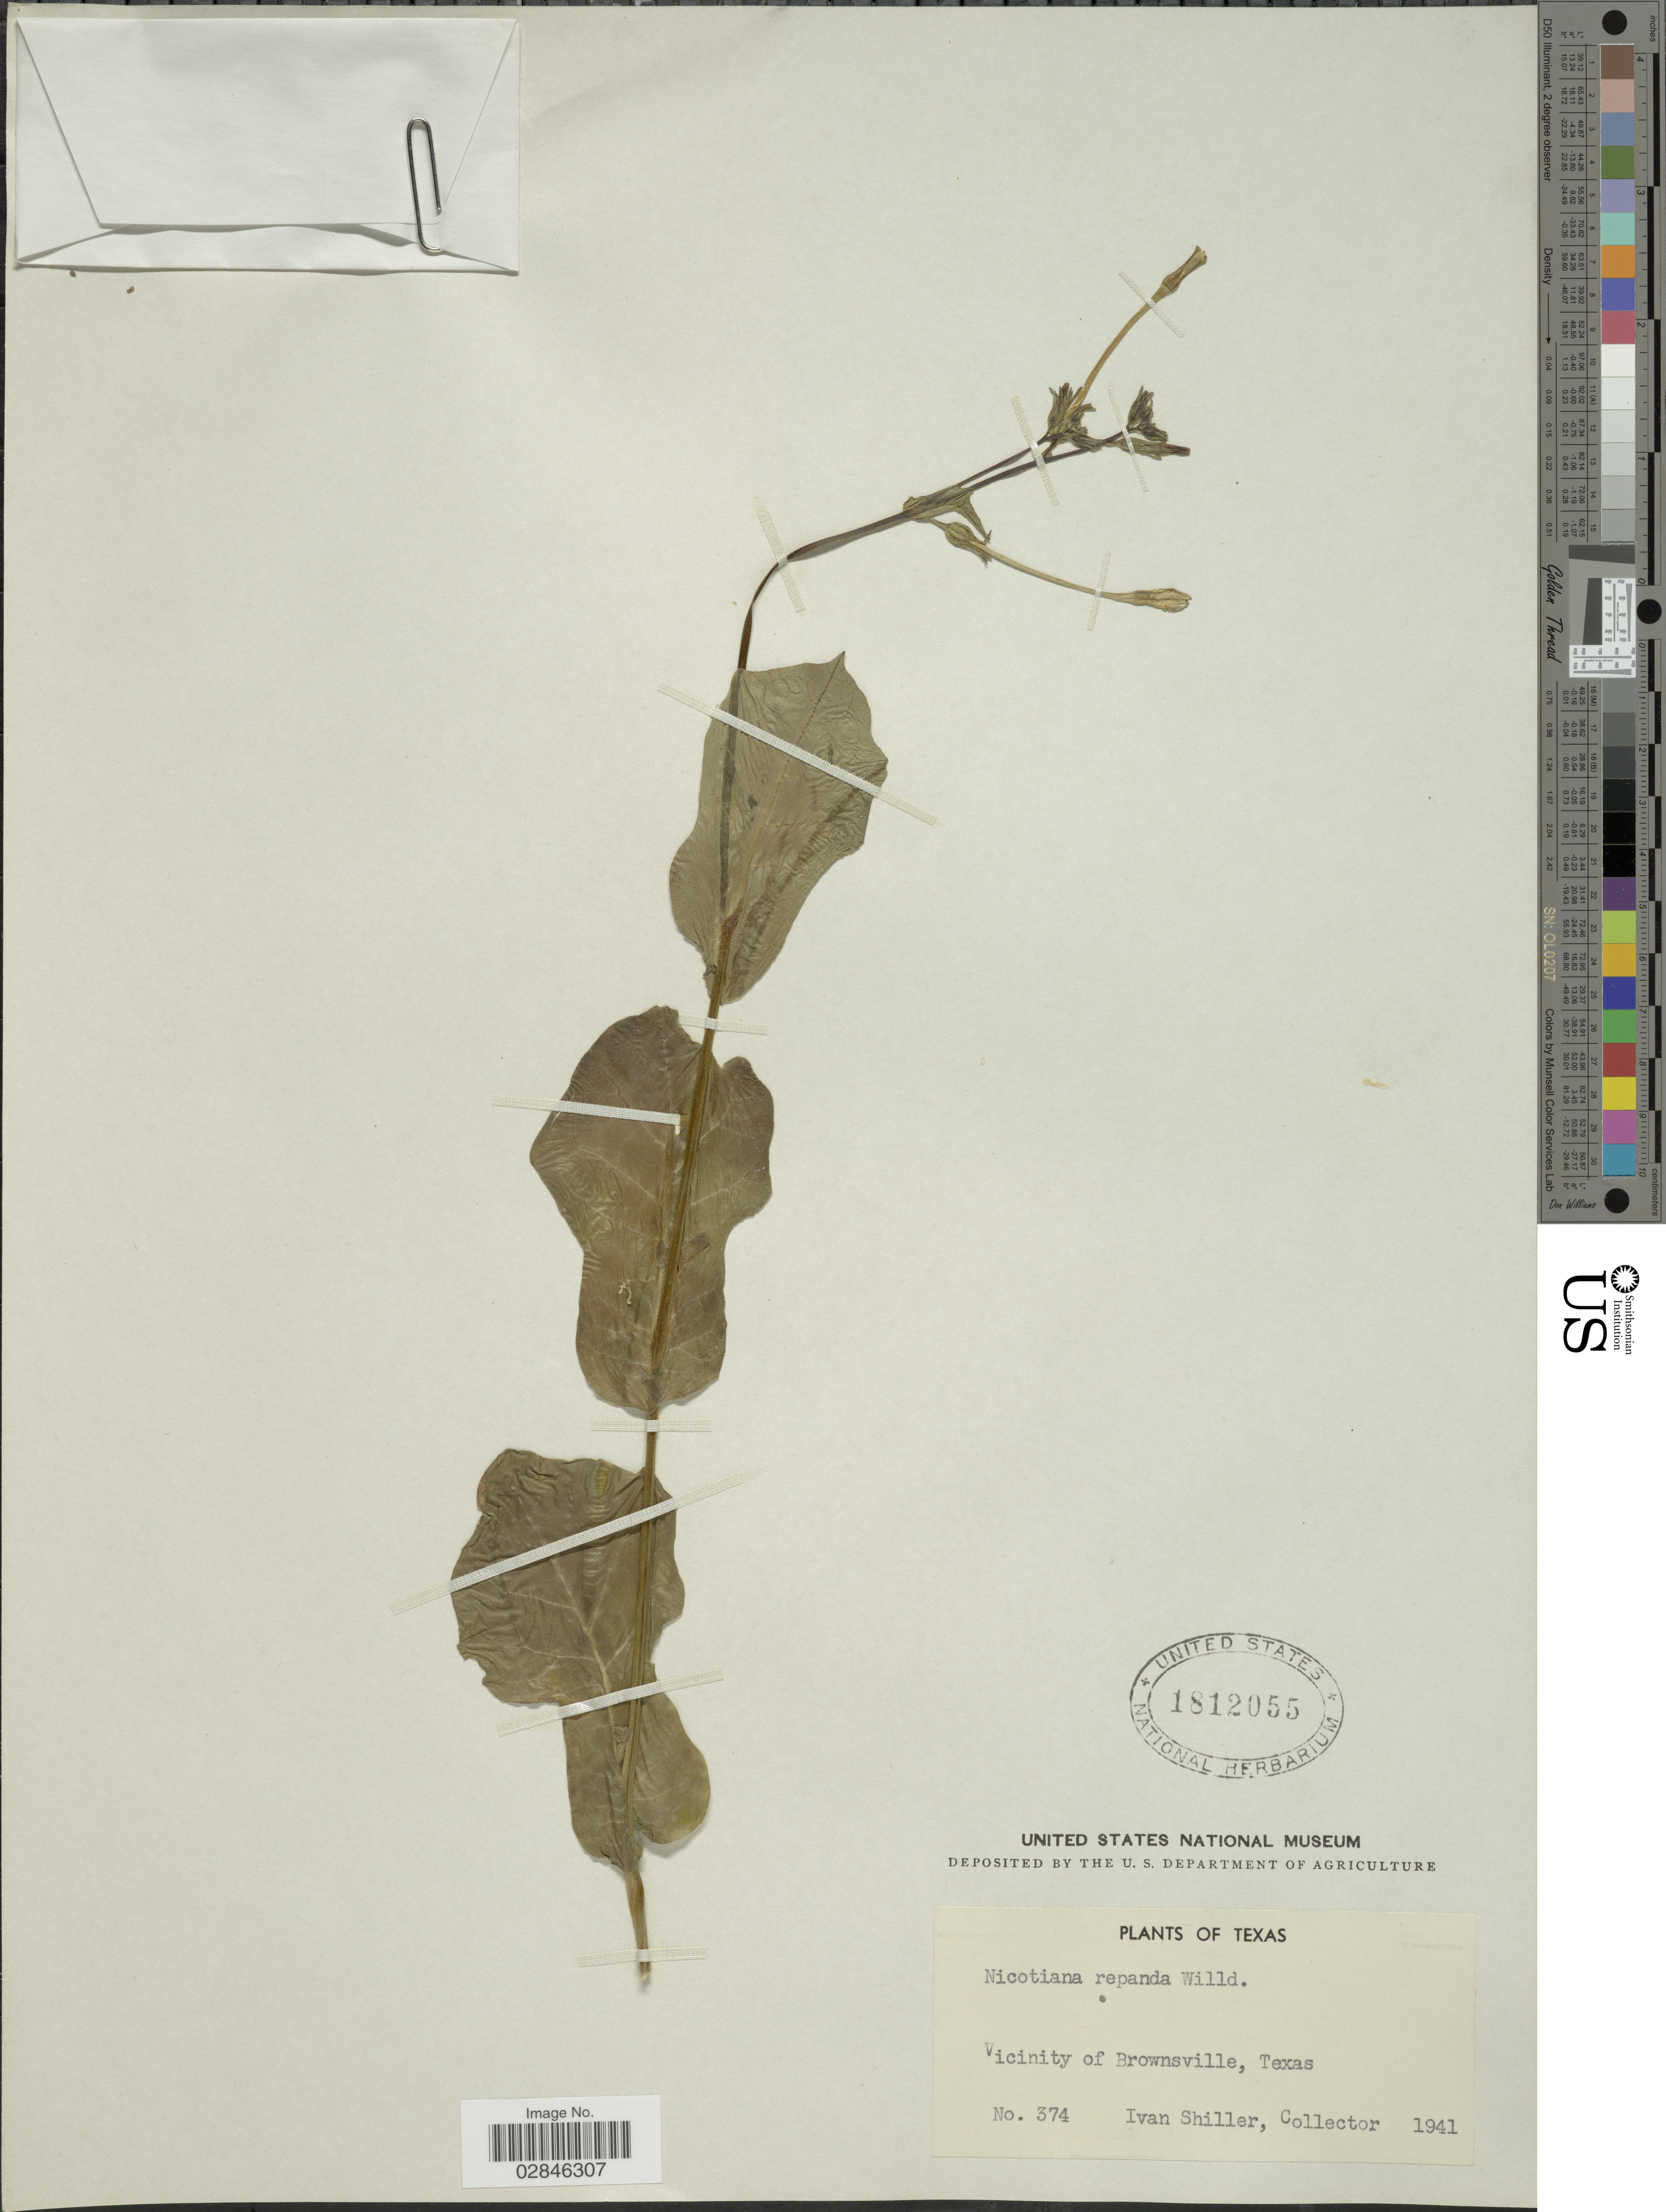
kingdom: Plantae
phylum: Tracheophyta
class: Magnoliopsida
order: Solanales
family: Solanaceae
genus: Nicotiana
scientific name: Nicotiana repanda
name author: Willd. ex Lehm.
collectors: I. Shiller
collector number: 374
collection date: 1941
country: United States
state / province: Texas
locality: Vicinity of Brownsville.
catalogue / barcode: US 1812055